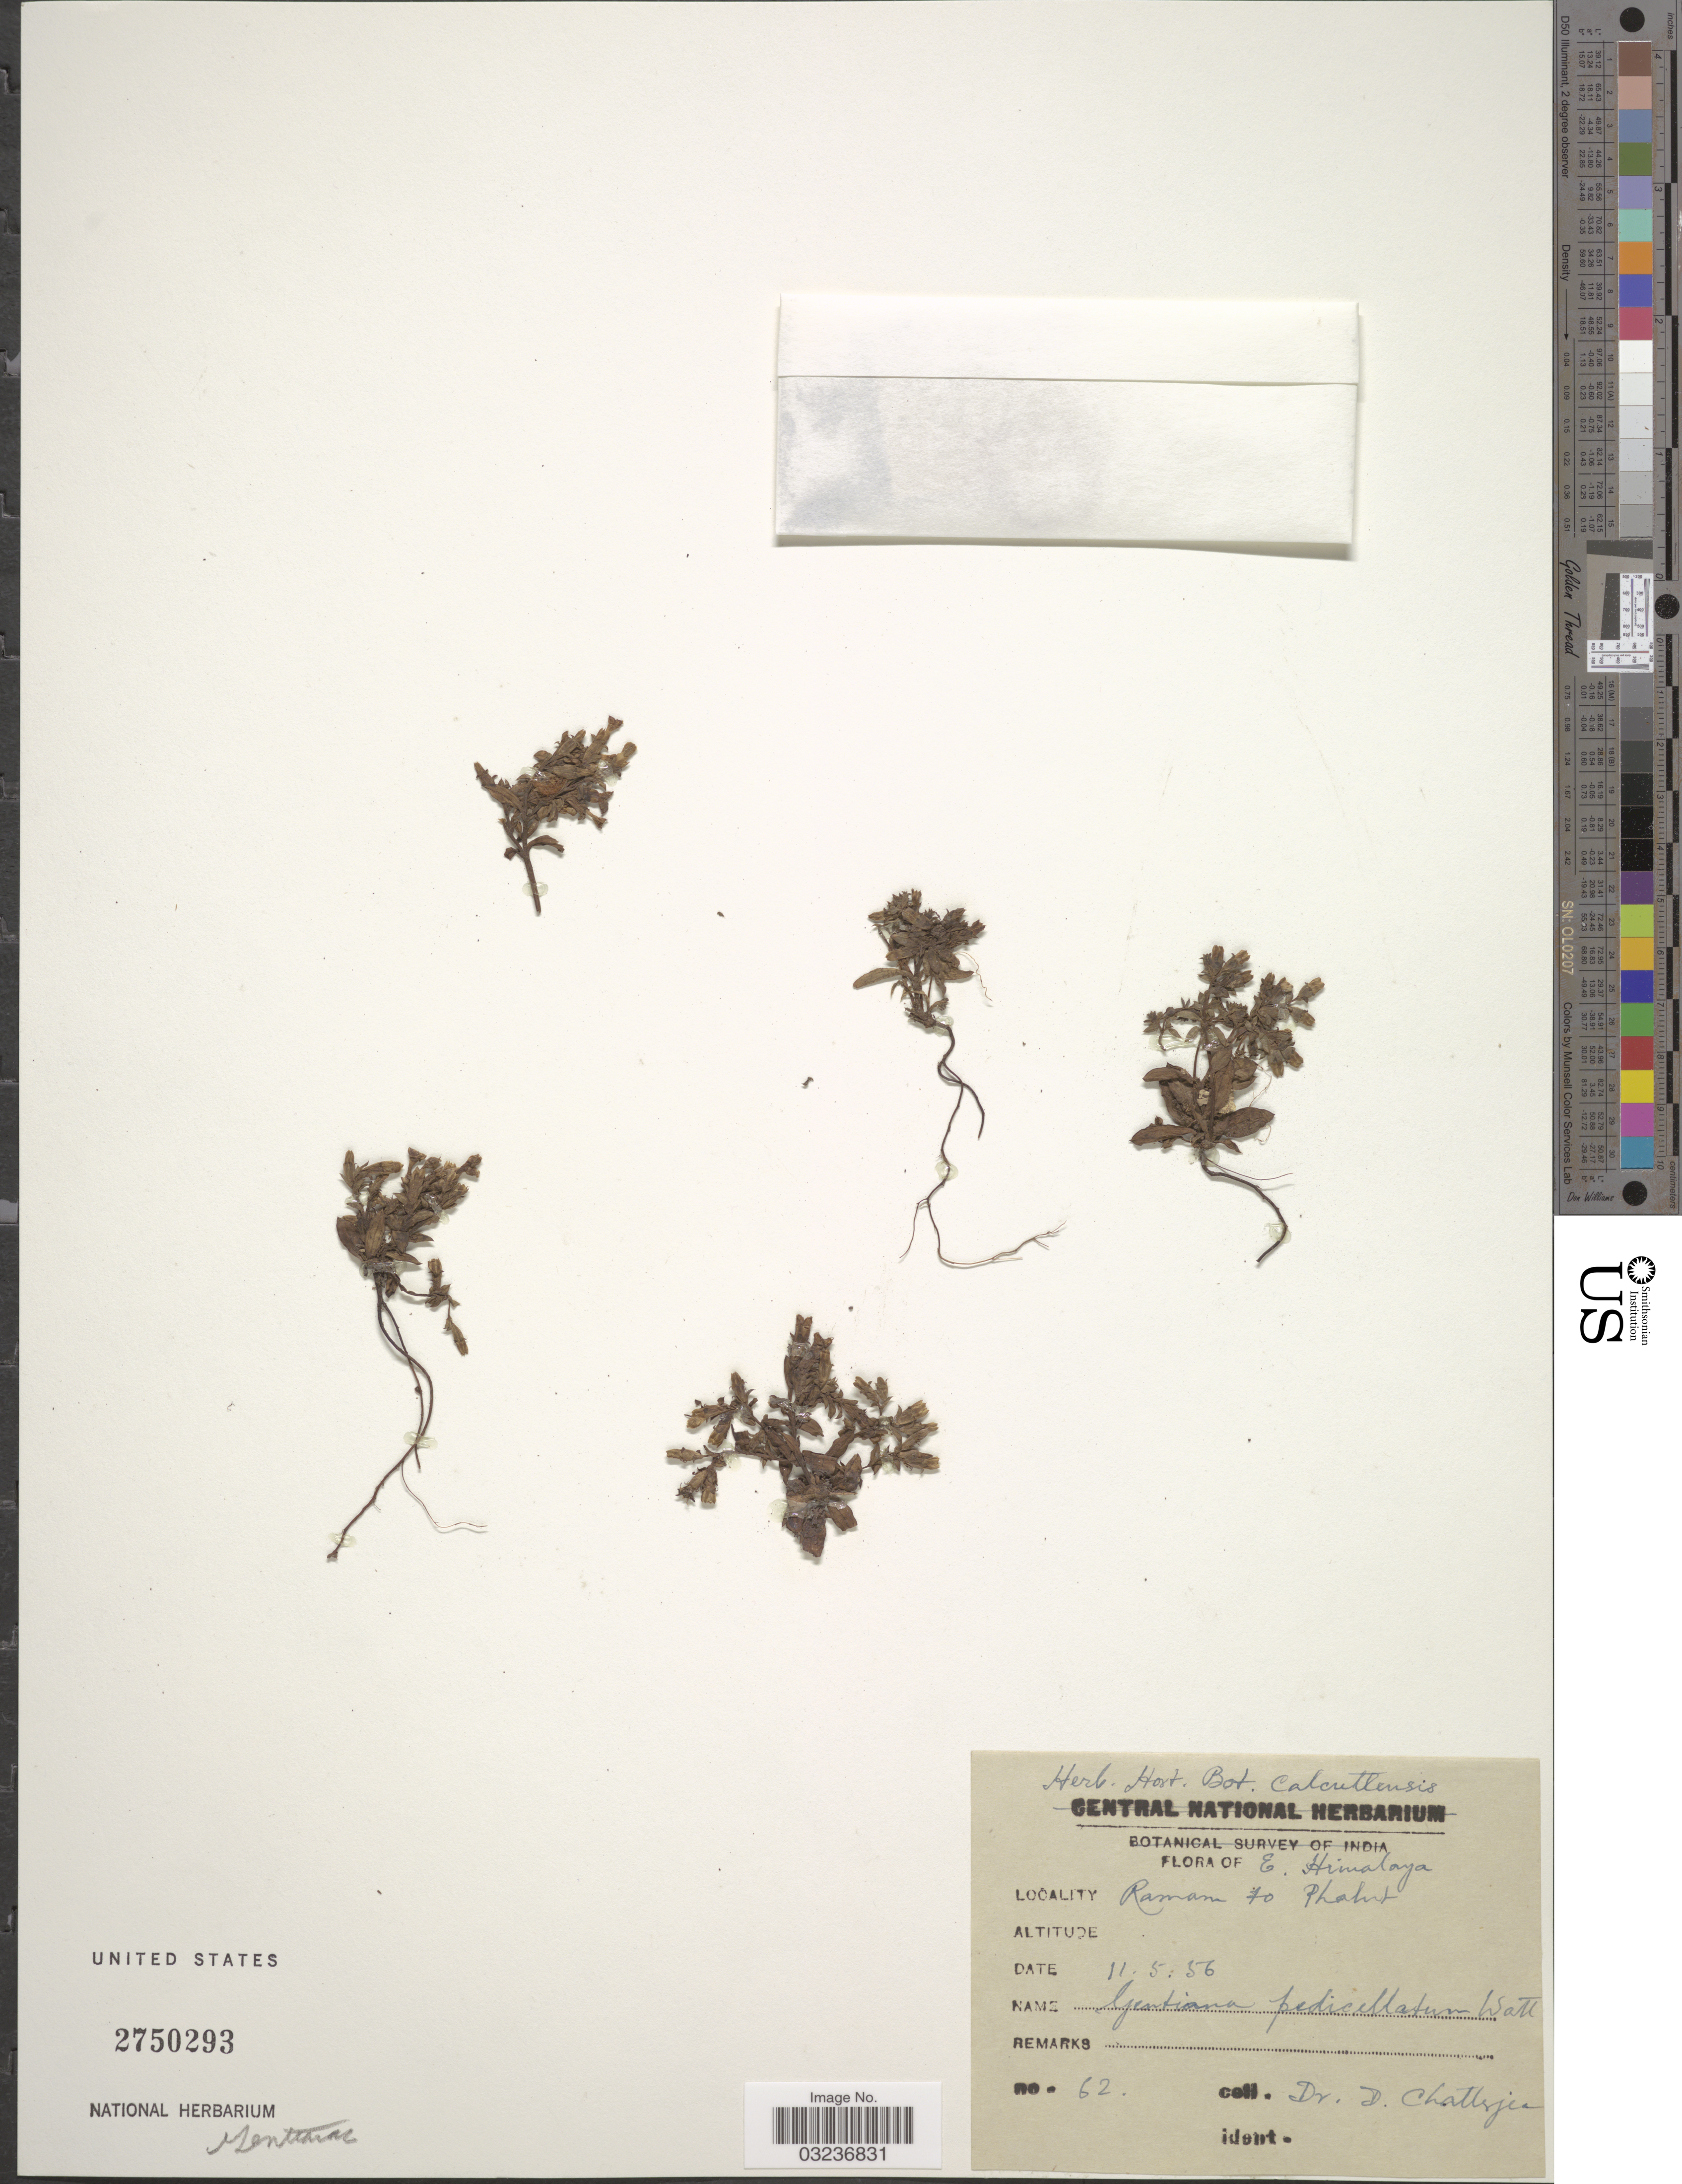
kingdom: Plantae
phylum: Tracheophyta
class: Magnoliopsida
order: Gentianales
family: Gentianaceae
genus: Gentiana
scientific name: Gentiana pedicellata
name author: (D. Don) Wall.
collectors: D. Chatterjee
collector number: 62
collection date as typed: Transcribed d/m/y: 11/5/56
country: India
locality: E. Himalaya, Ramam to Phalut.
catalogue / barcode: US 2750293